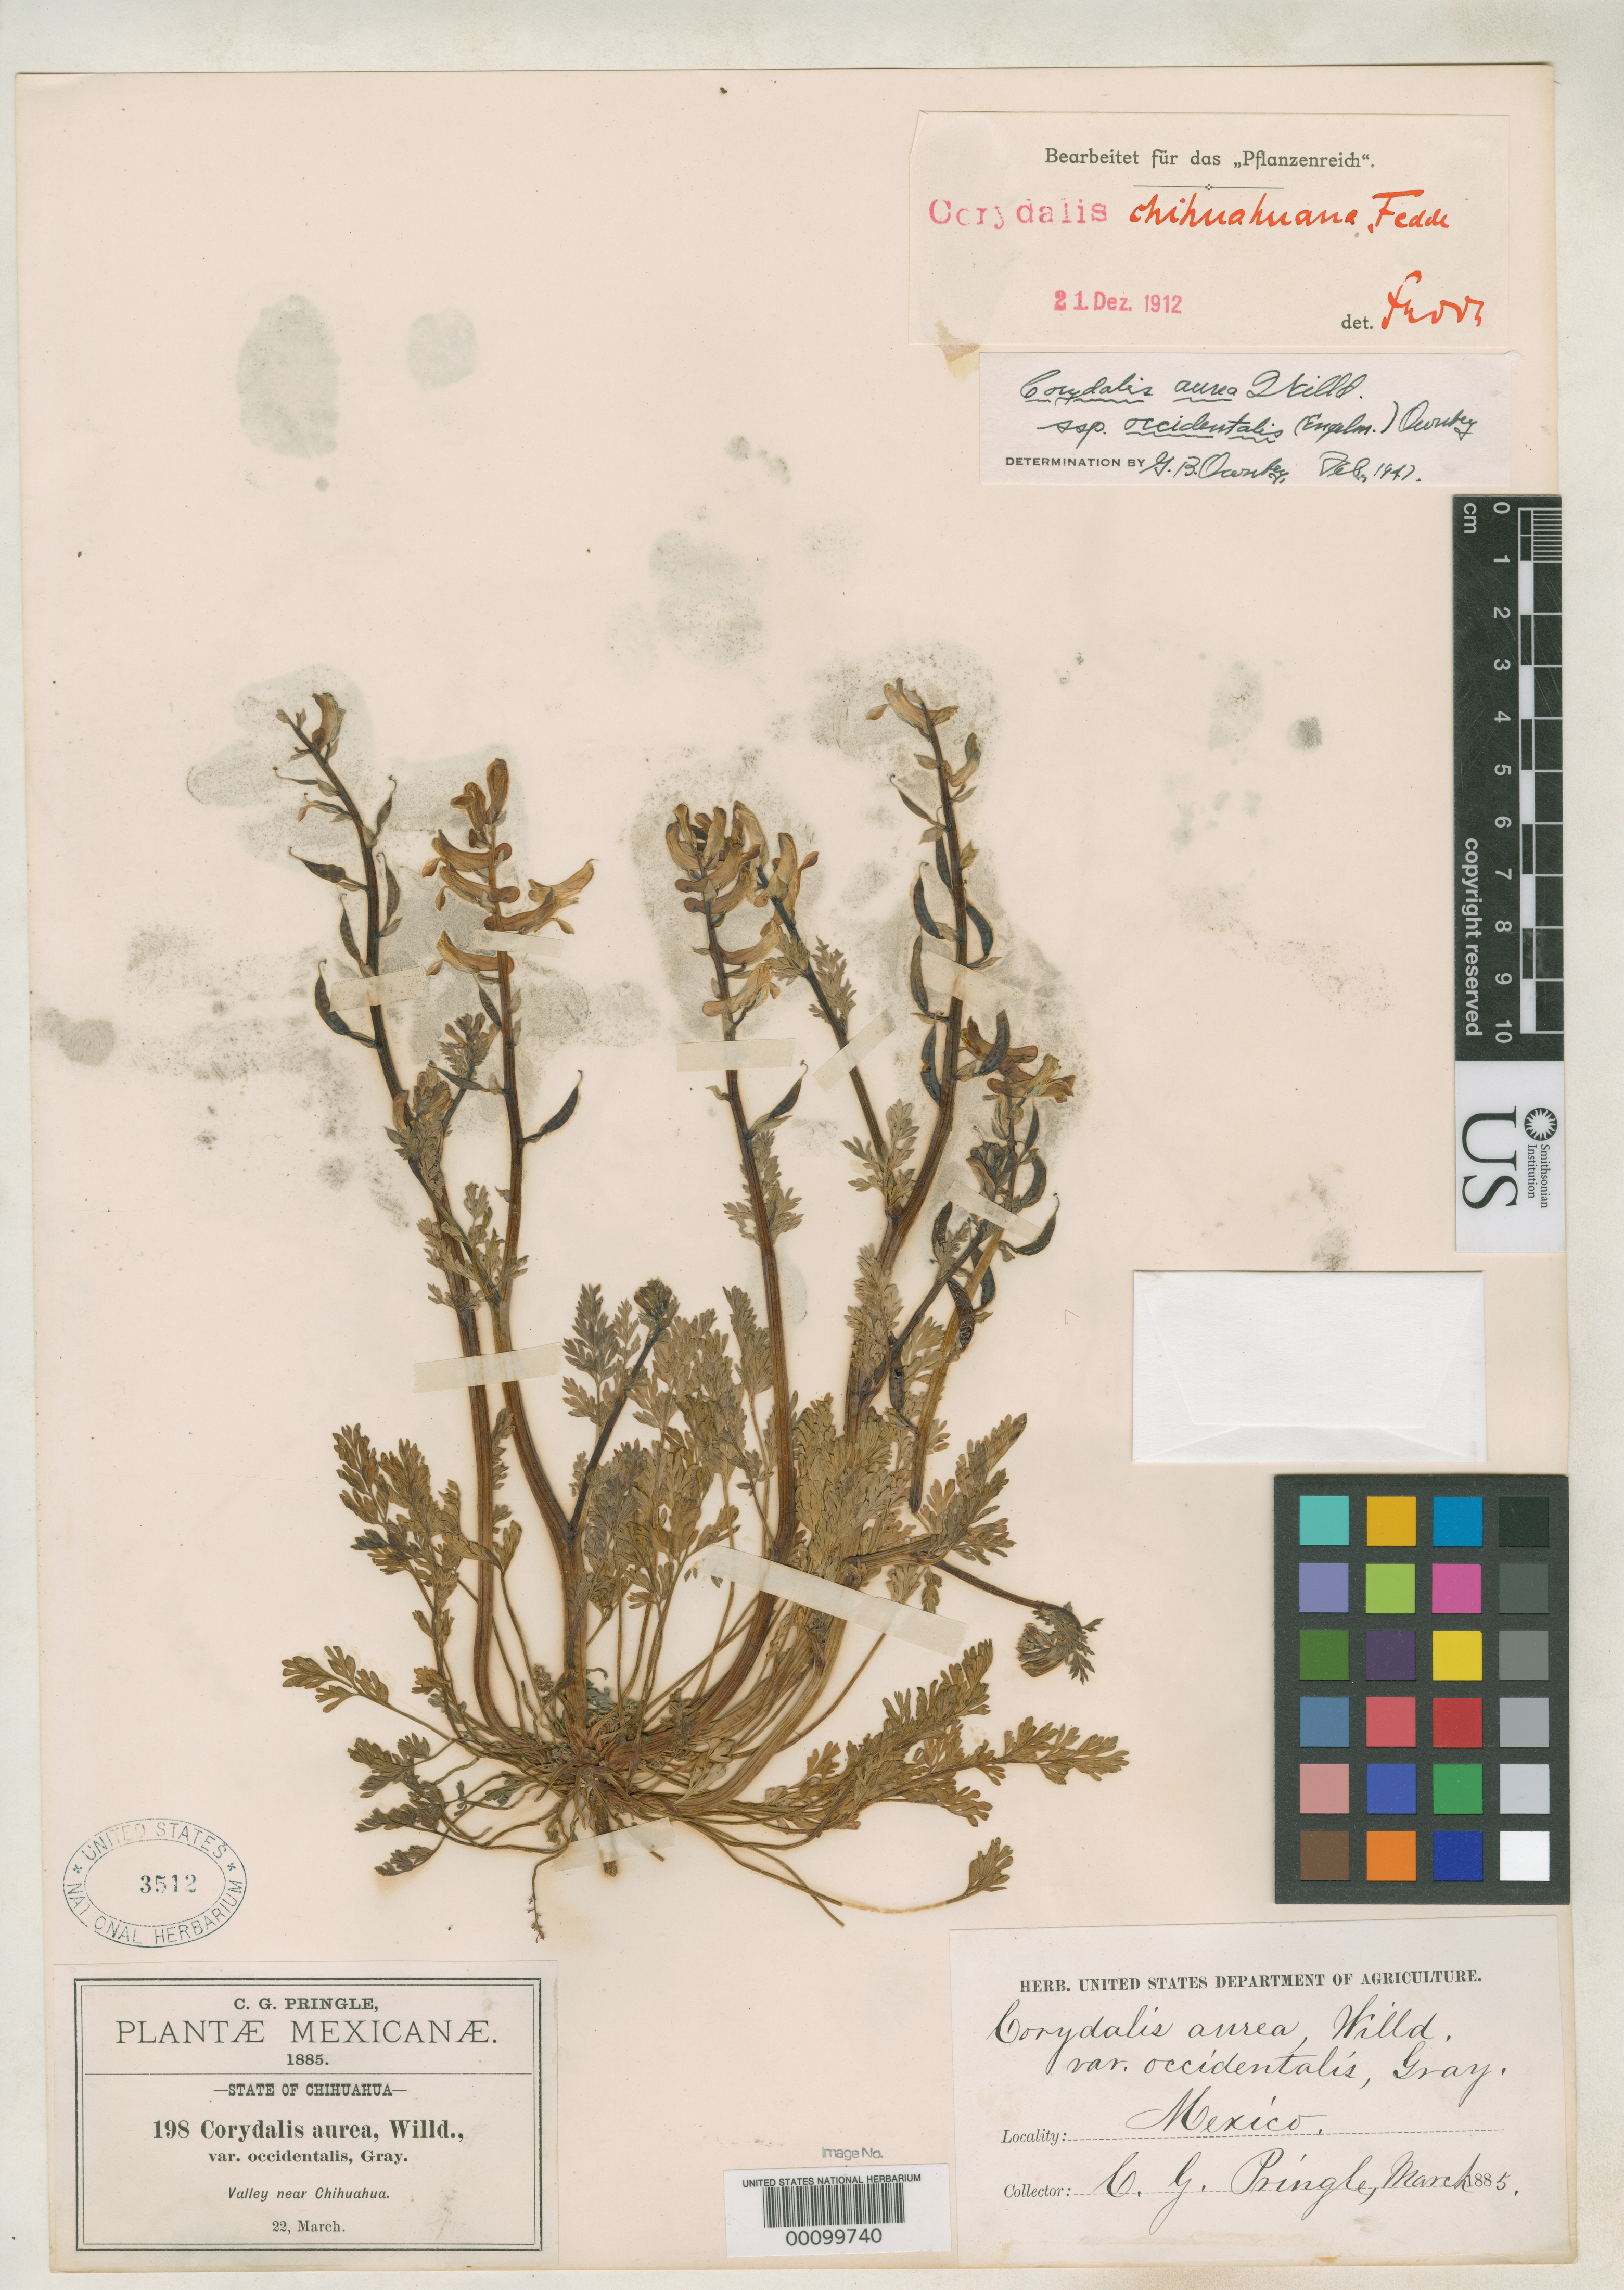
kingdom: Plantae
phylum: Tracheophyta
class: Magnoliopsida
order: Ranunculales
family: Papaveraceae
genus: Corydalis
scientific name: Corydalis aurea var. occidentalis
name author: Engelm. ex A. Gray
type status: Isosyntype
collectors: C. G. Pringle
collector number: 198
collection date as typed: Mar 1885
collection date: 1885-03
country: Mexico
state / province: Chihuahua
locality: Near Chihuahua.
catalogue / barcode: US 3512